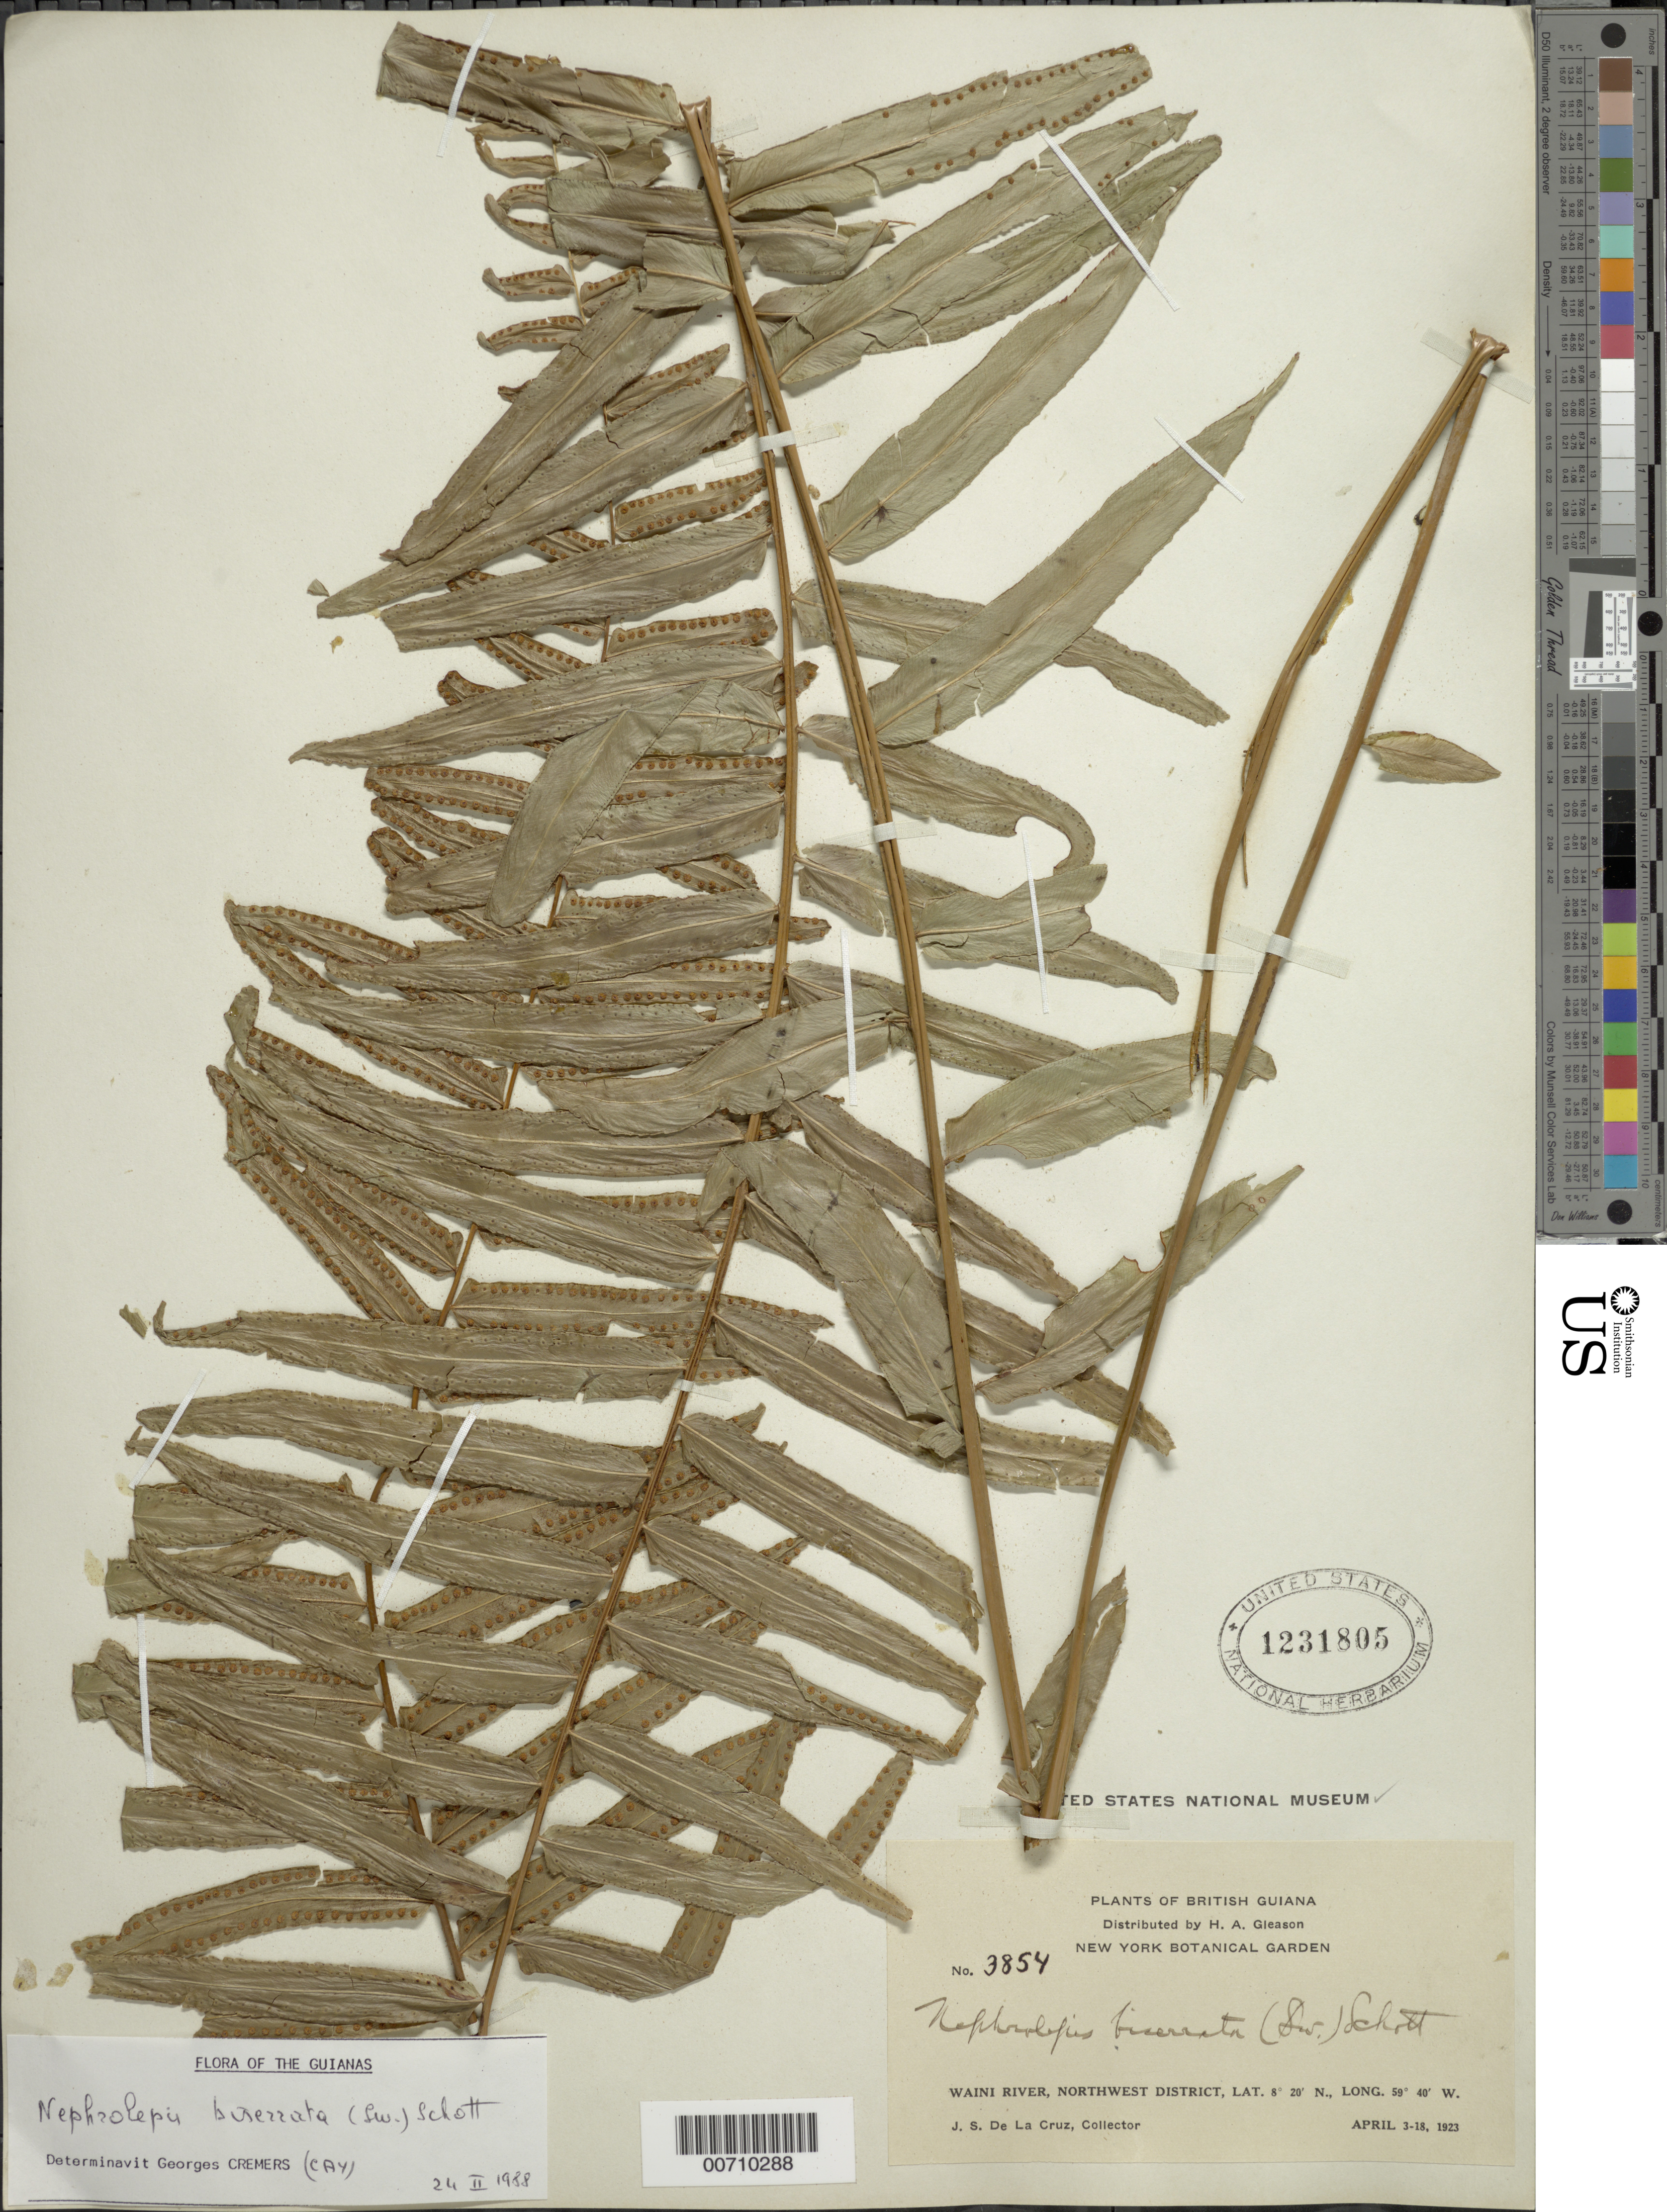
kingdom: Plantae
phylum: Tracheophyta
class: Polypodiopsida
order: Polypodiales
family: Nephrolepidaceae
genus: Nephrolepis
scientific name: Nephrolepis biserrata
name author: (Sw.) Schott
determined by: Cremers, Georges A.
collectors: J. S. de la Cruz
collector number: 3854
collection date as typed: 3-Apr-23 to 18-Apr-23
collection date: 1923-04-03/1923-04-18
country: Guyana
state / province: Barima-Waini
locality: Waini R., NW District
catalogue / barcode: US 1231805